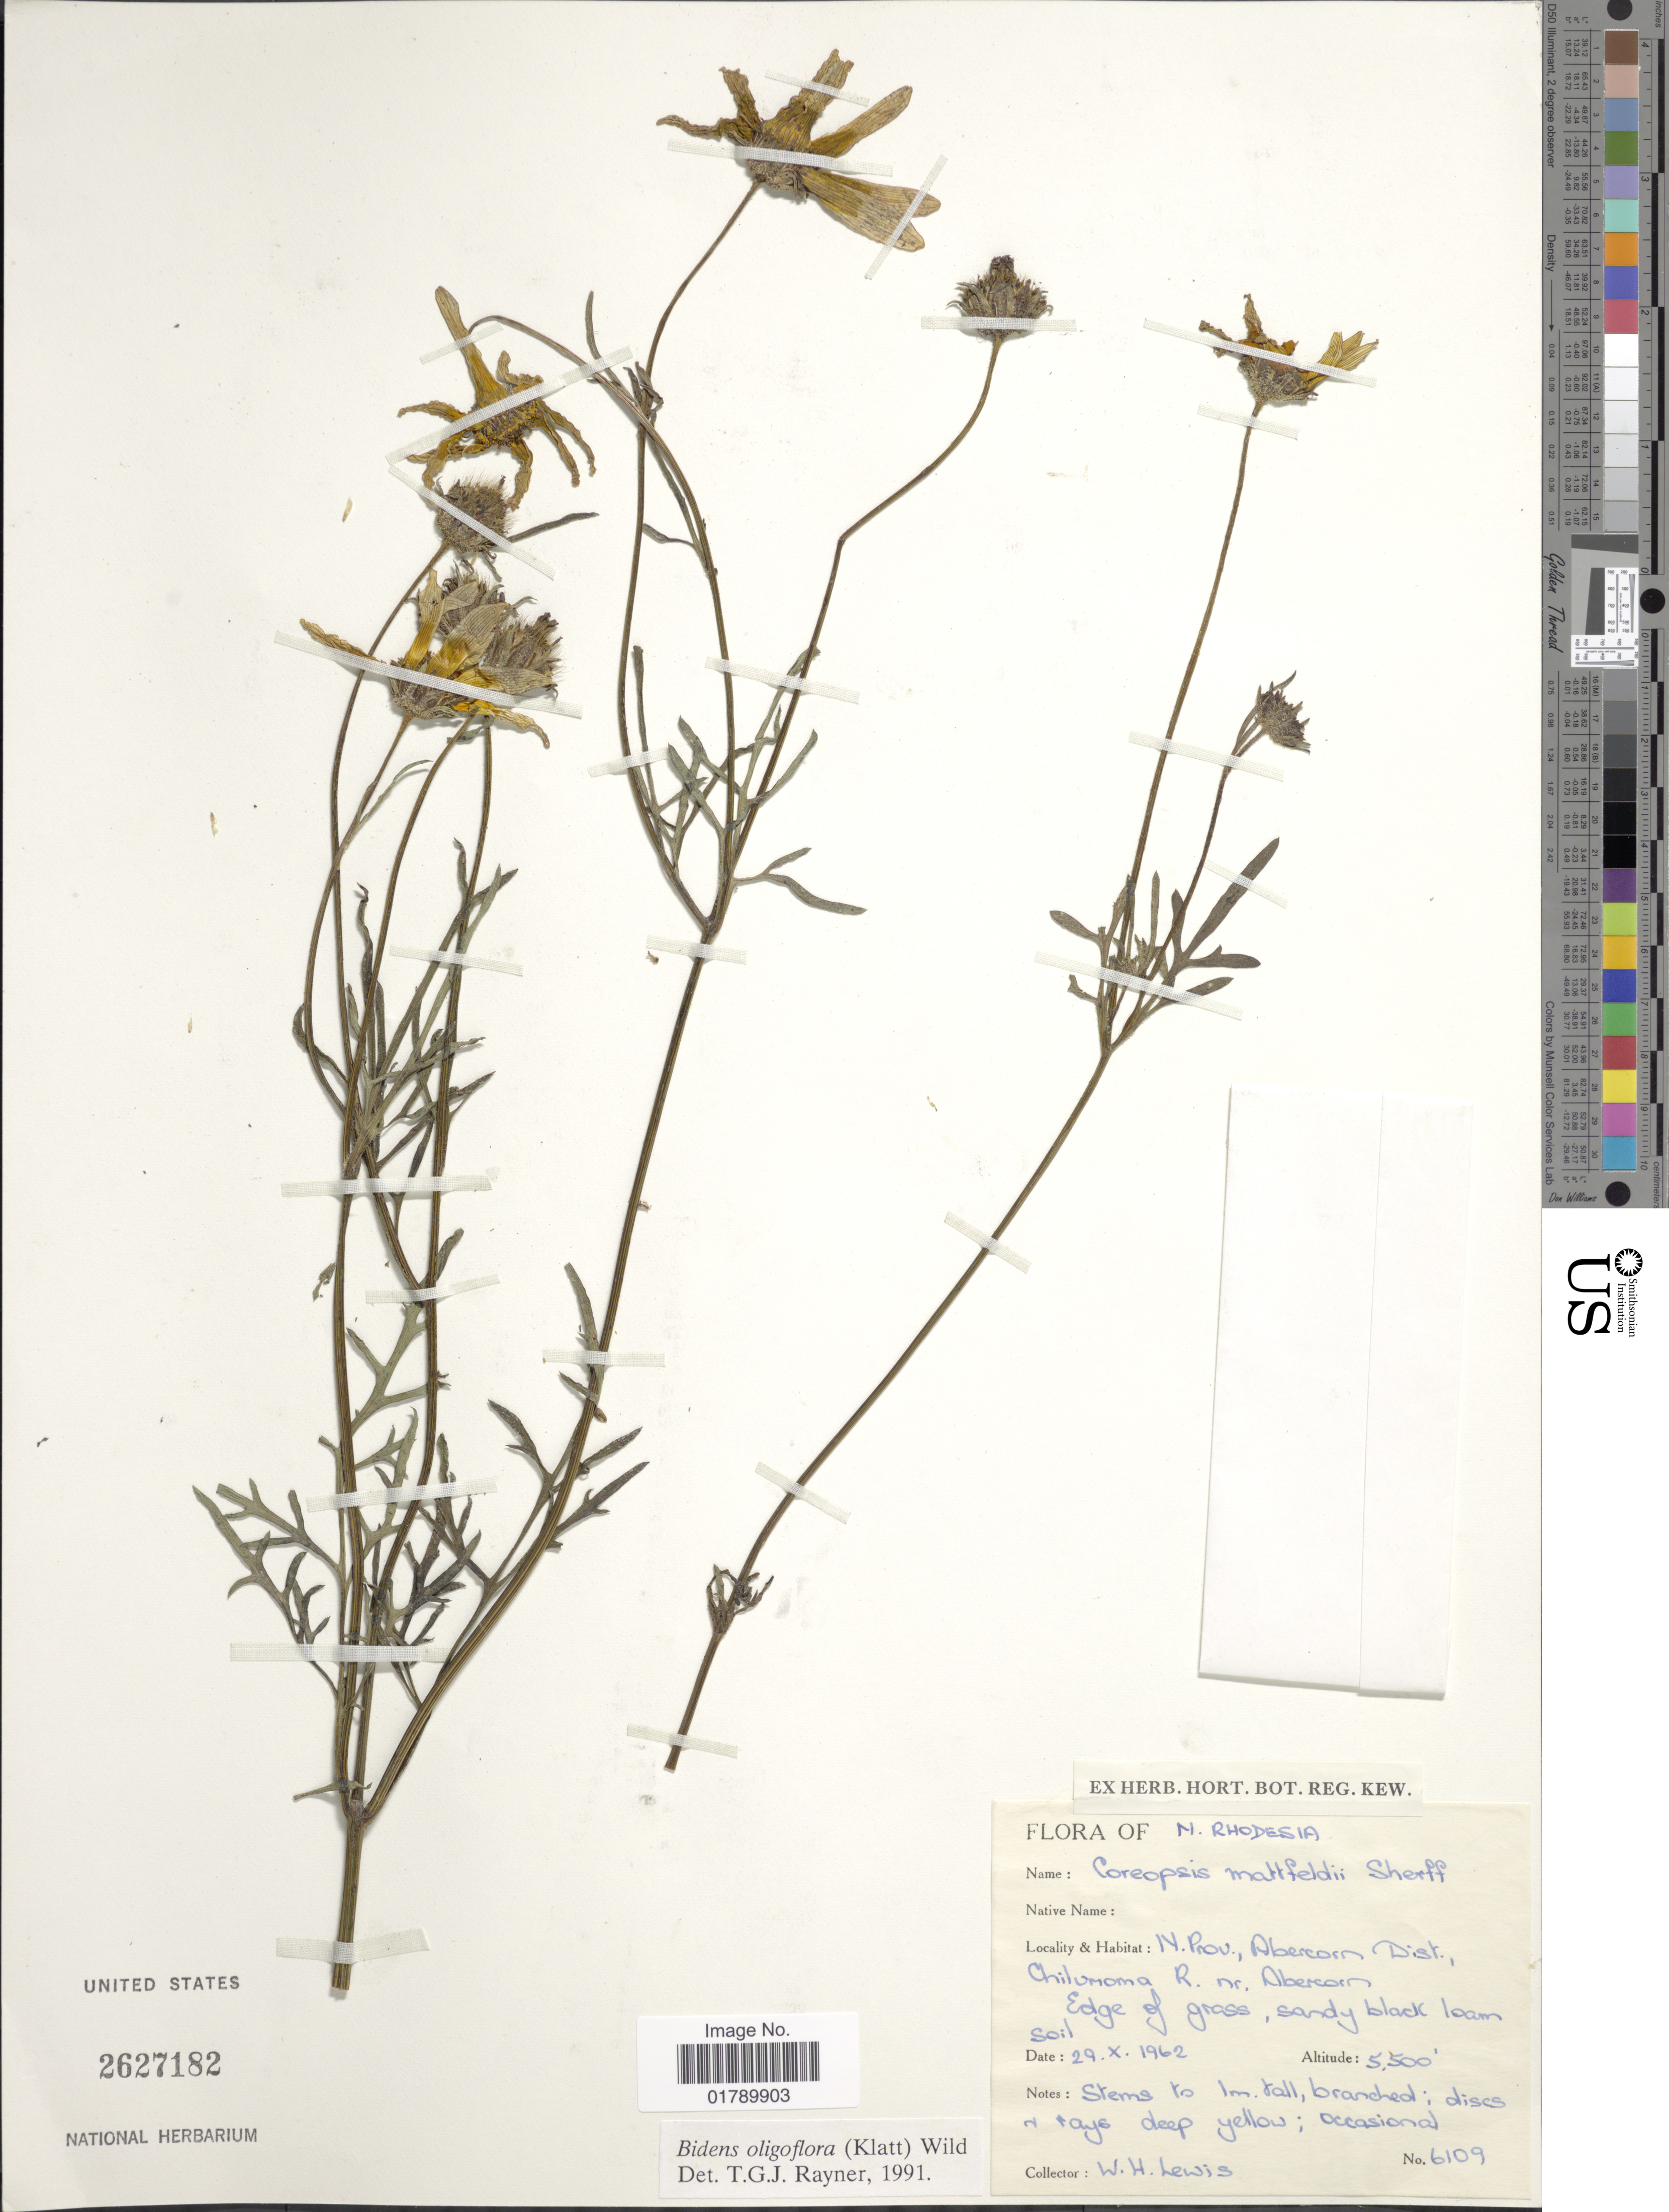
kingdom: Plantae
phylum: Tracheophyta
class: Magnoliopsida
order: Asterales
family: Asteraceae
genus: Bidens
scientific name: Bidens oligoflora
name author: (Klatt) Wild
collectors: W. H. Lewis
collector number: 6109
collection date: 1962-10-29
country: Zambia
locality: N. Rhodesia. N. Prov., Abercorn Dist., Chilumoma R, nr Abercorn.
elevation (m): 1676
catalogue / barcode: US 2627182